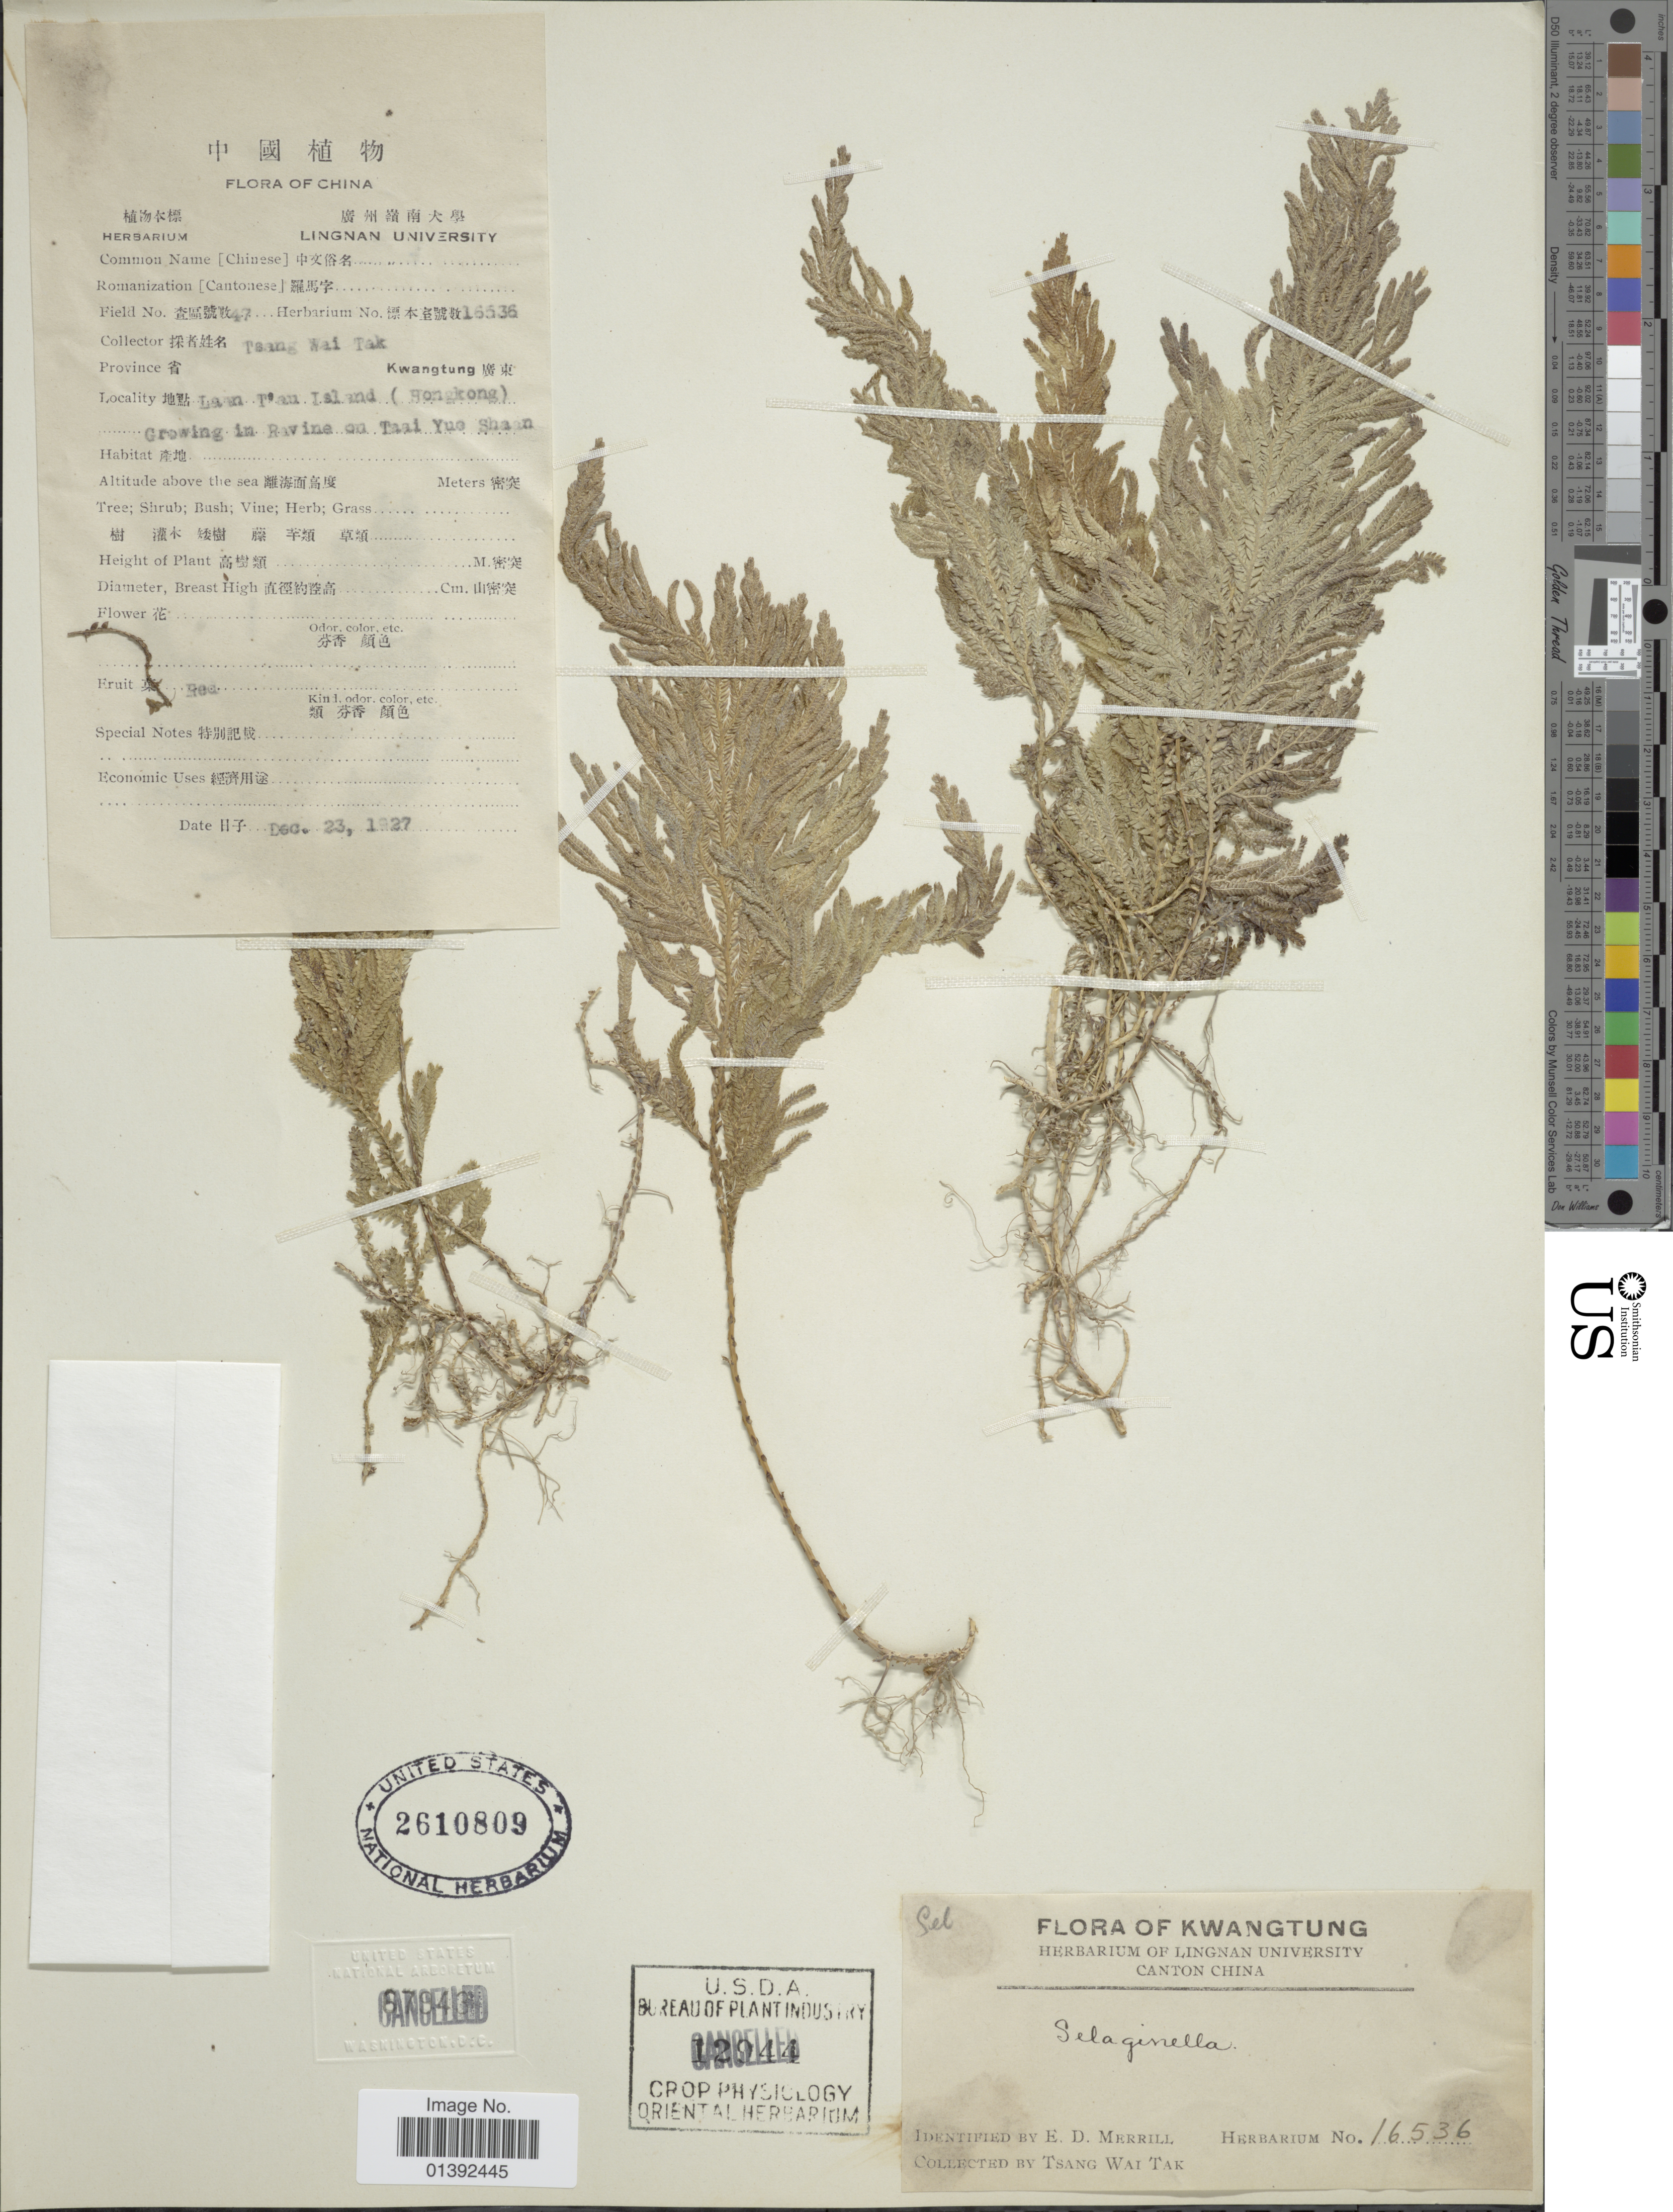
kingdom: Plantae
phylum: Tracheophyta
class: Lycopodiopsida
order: Selaginellales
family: Selaginellaceae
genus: Selaginella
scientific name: Selaginella sp.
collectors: T. Tak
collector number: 16536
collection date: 1927-12-23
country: China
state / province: Hong Kong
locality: Laan T'an Island, Ravine on trail You Shaan, Kwangtung [interpreted]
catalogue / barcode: US 2610809